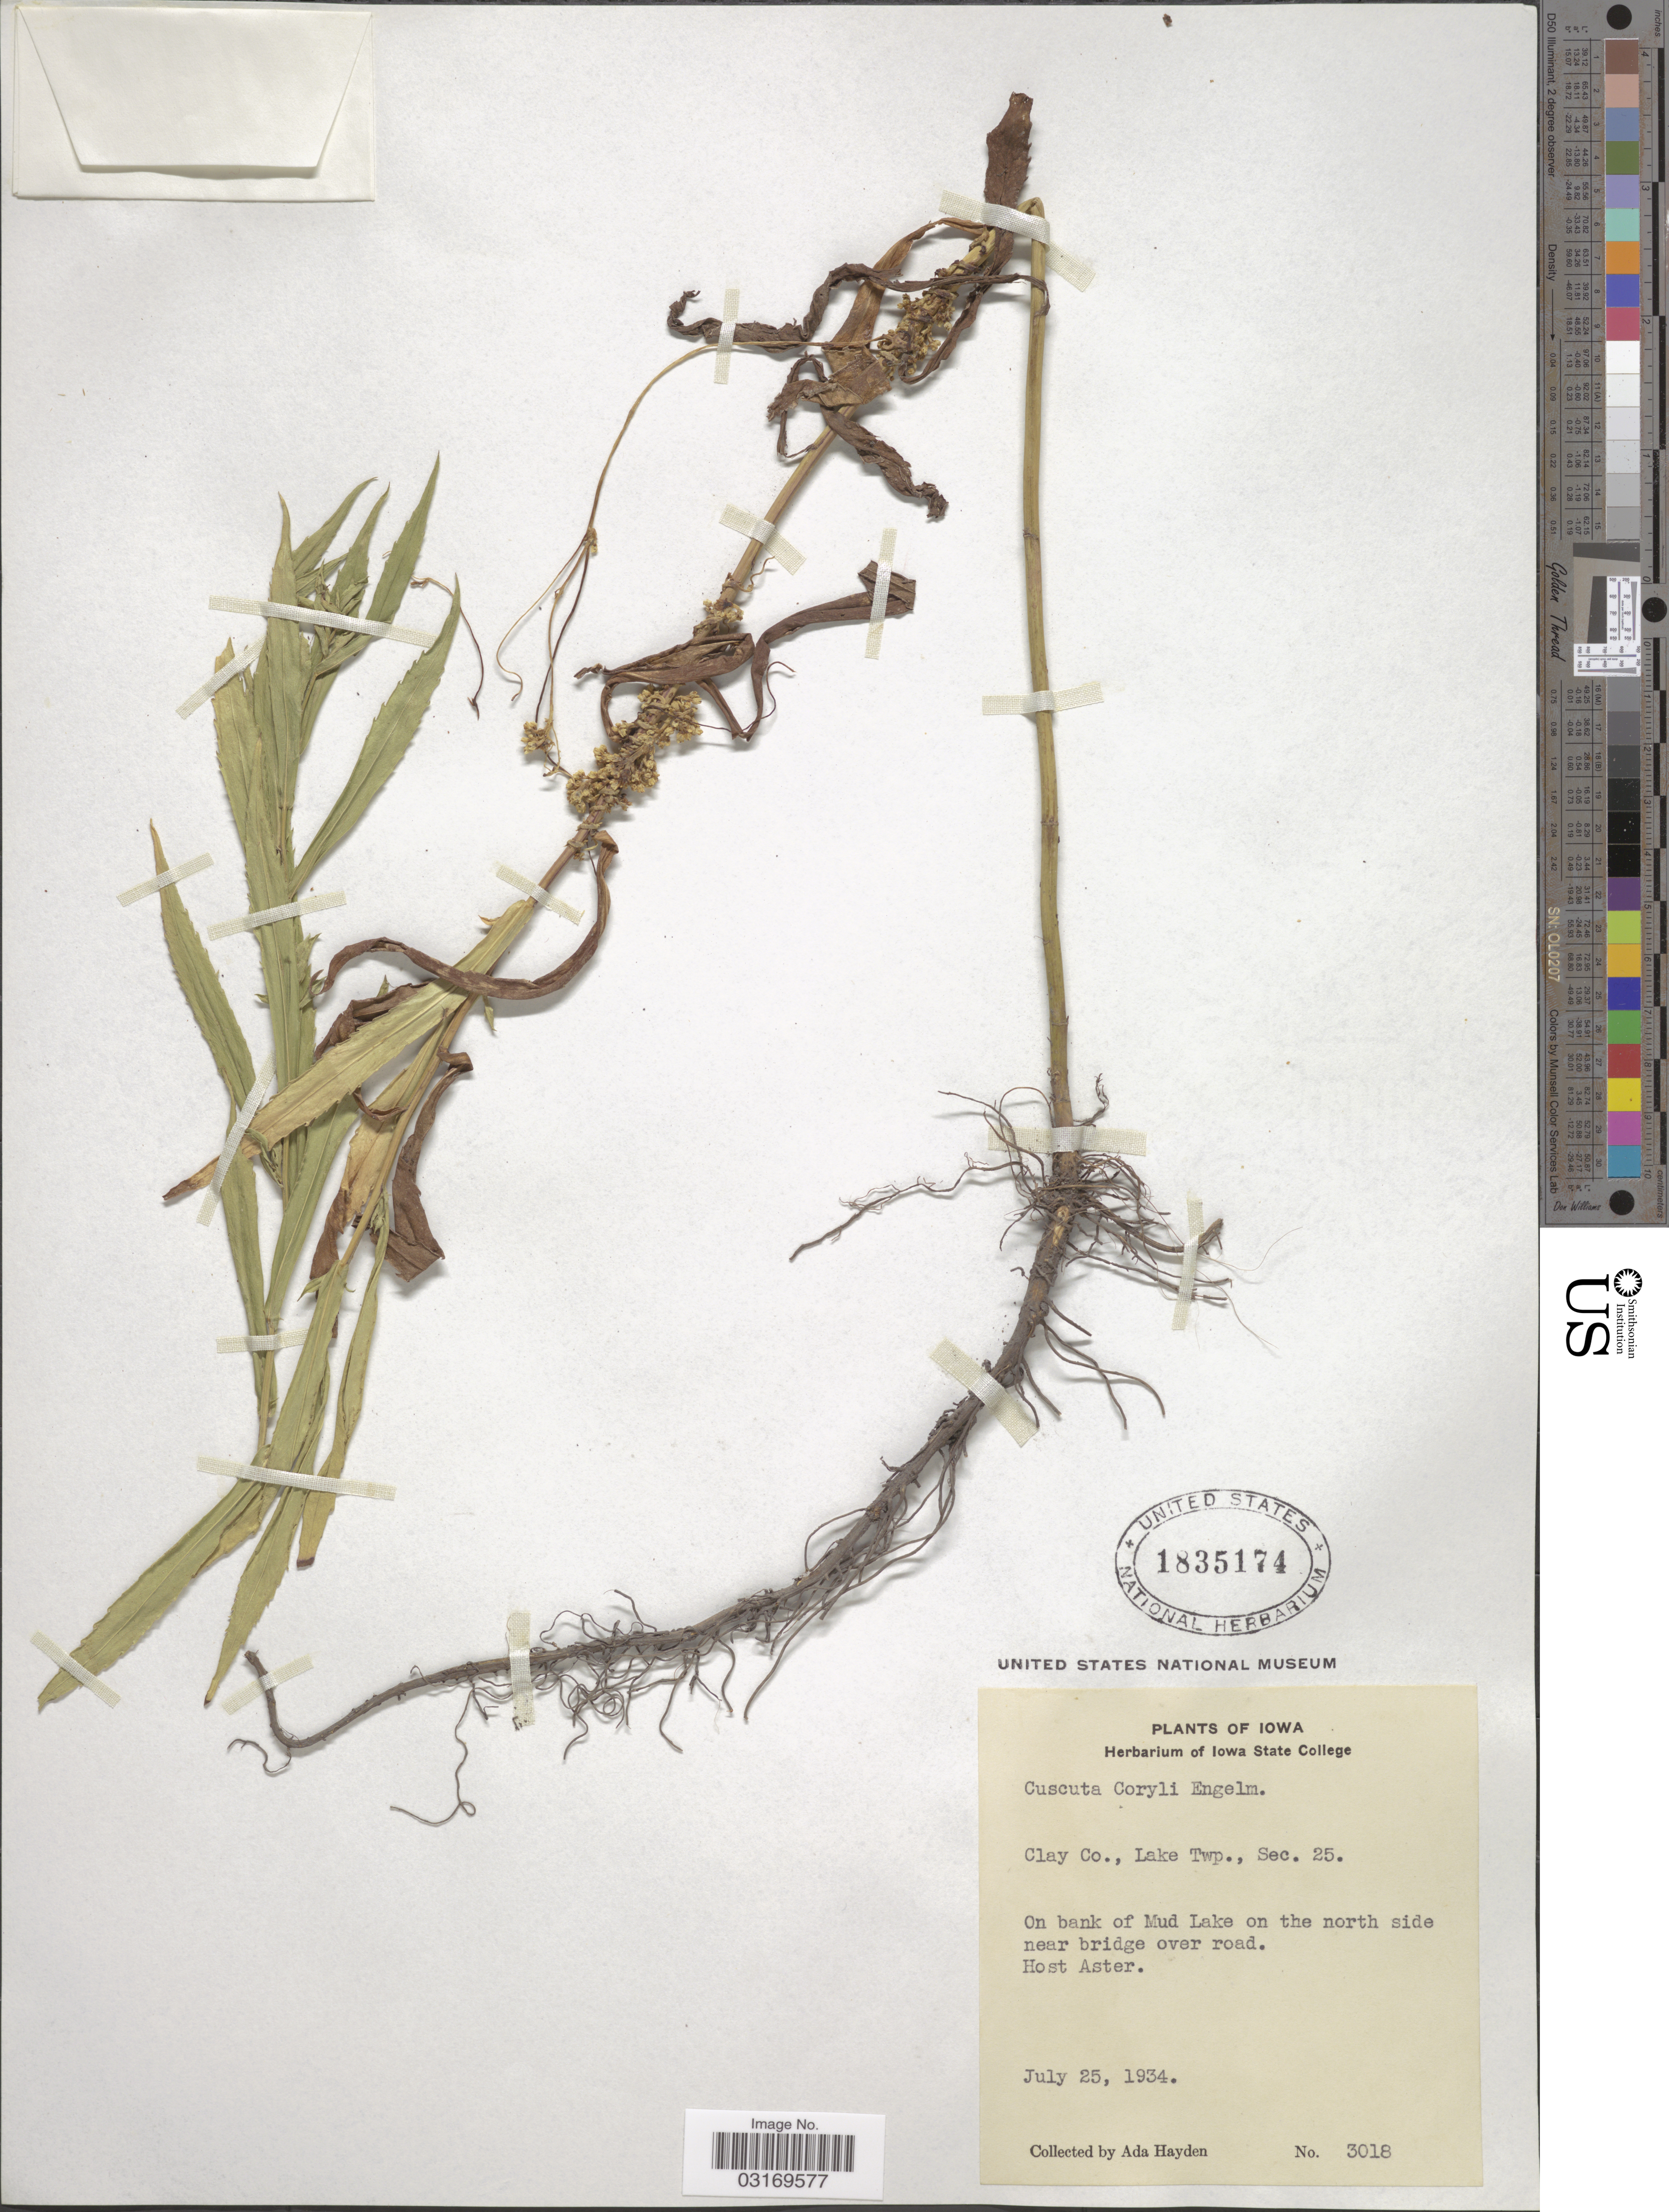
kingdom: Plantae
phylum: Tracheophyta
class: Magnoliopsida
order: Solanales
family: Convolvulaceae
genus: Cuscuta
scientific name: Cuscuta coryli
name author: Engelm.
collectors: Ada Hayden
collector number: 3018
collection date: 1934-07-25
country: United States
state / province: Iowa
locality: Clay Co., Lake Twp., Sec. 25. On bank of Mud Lake on the north side near bridge over road. Host Aster [unsure placement]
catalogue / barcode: US 1835174